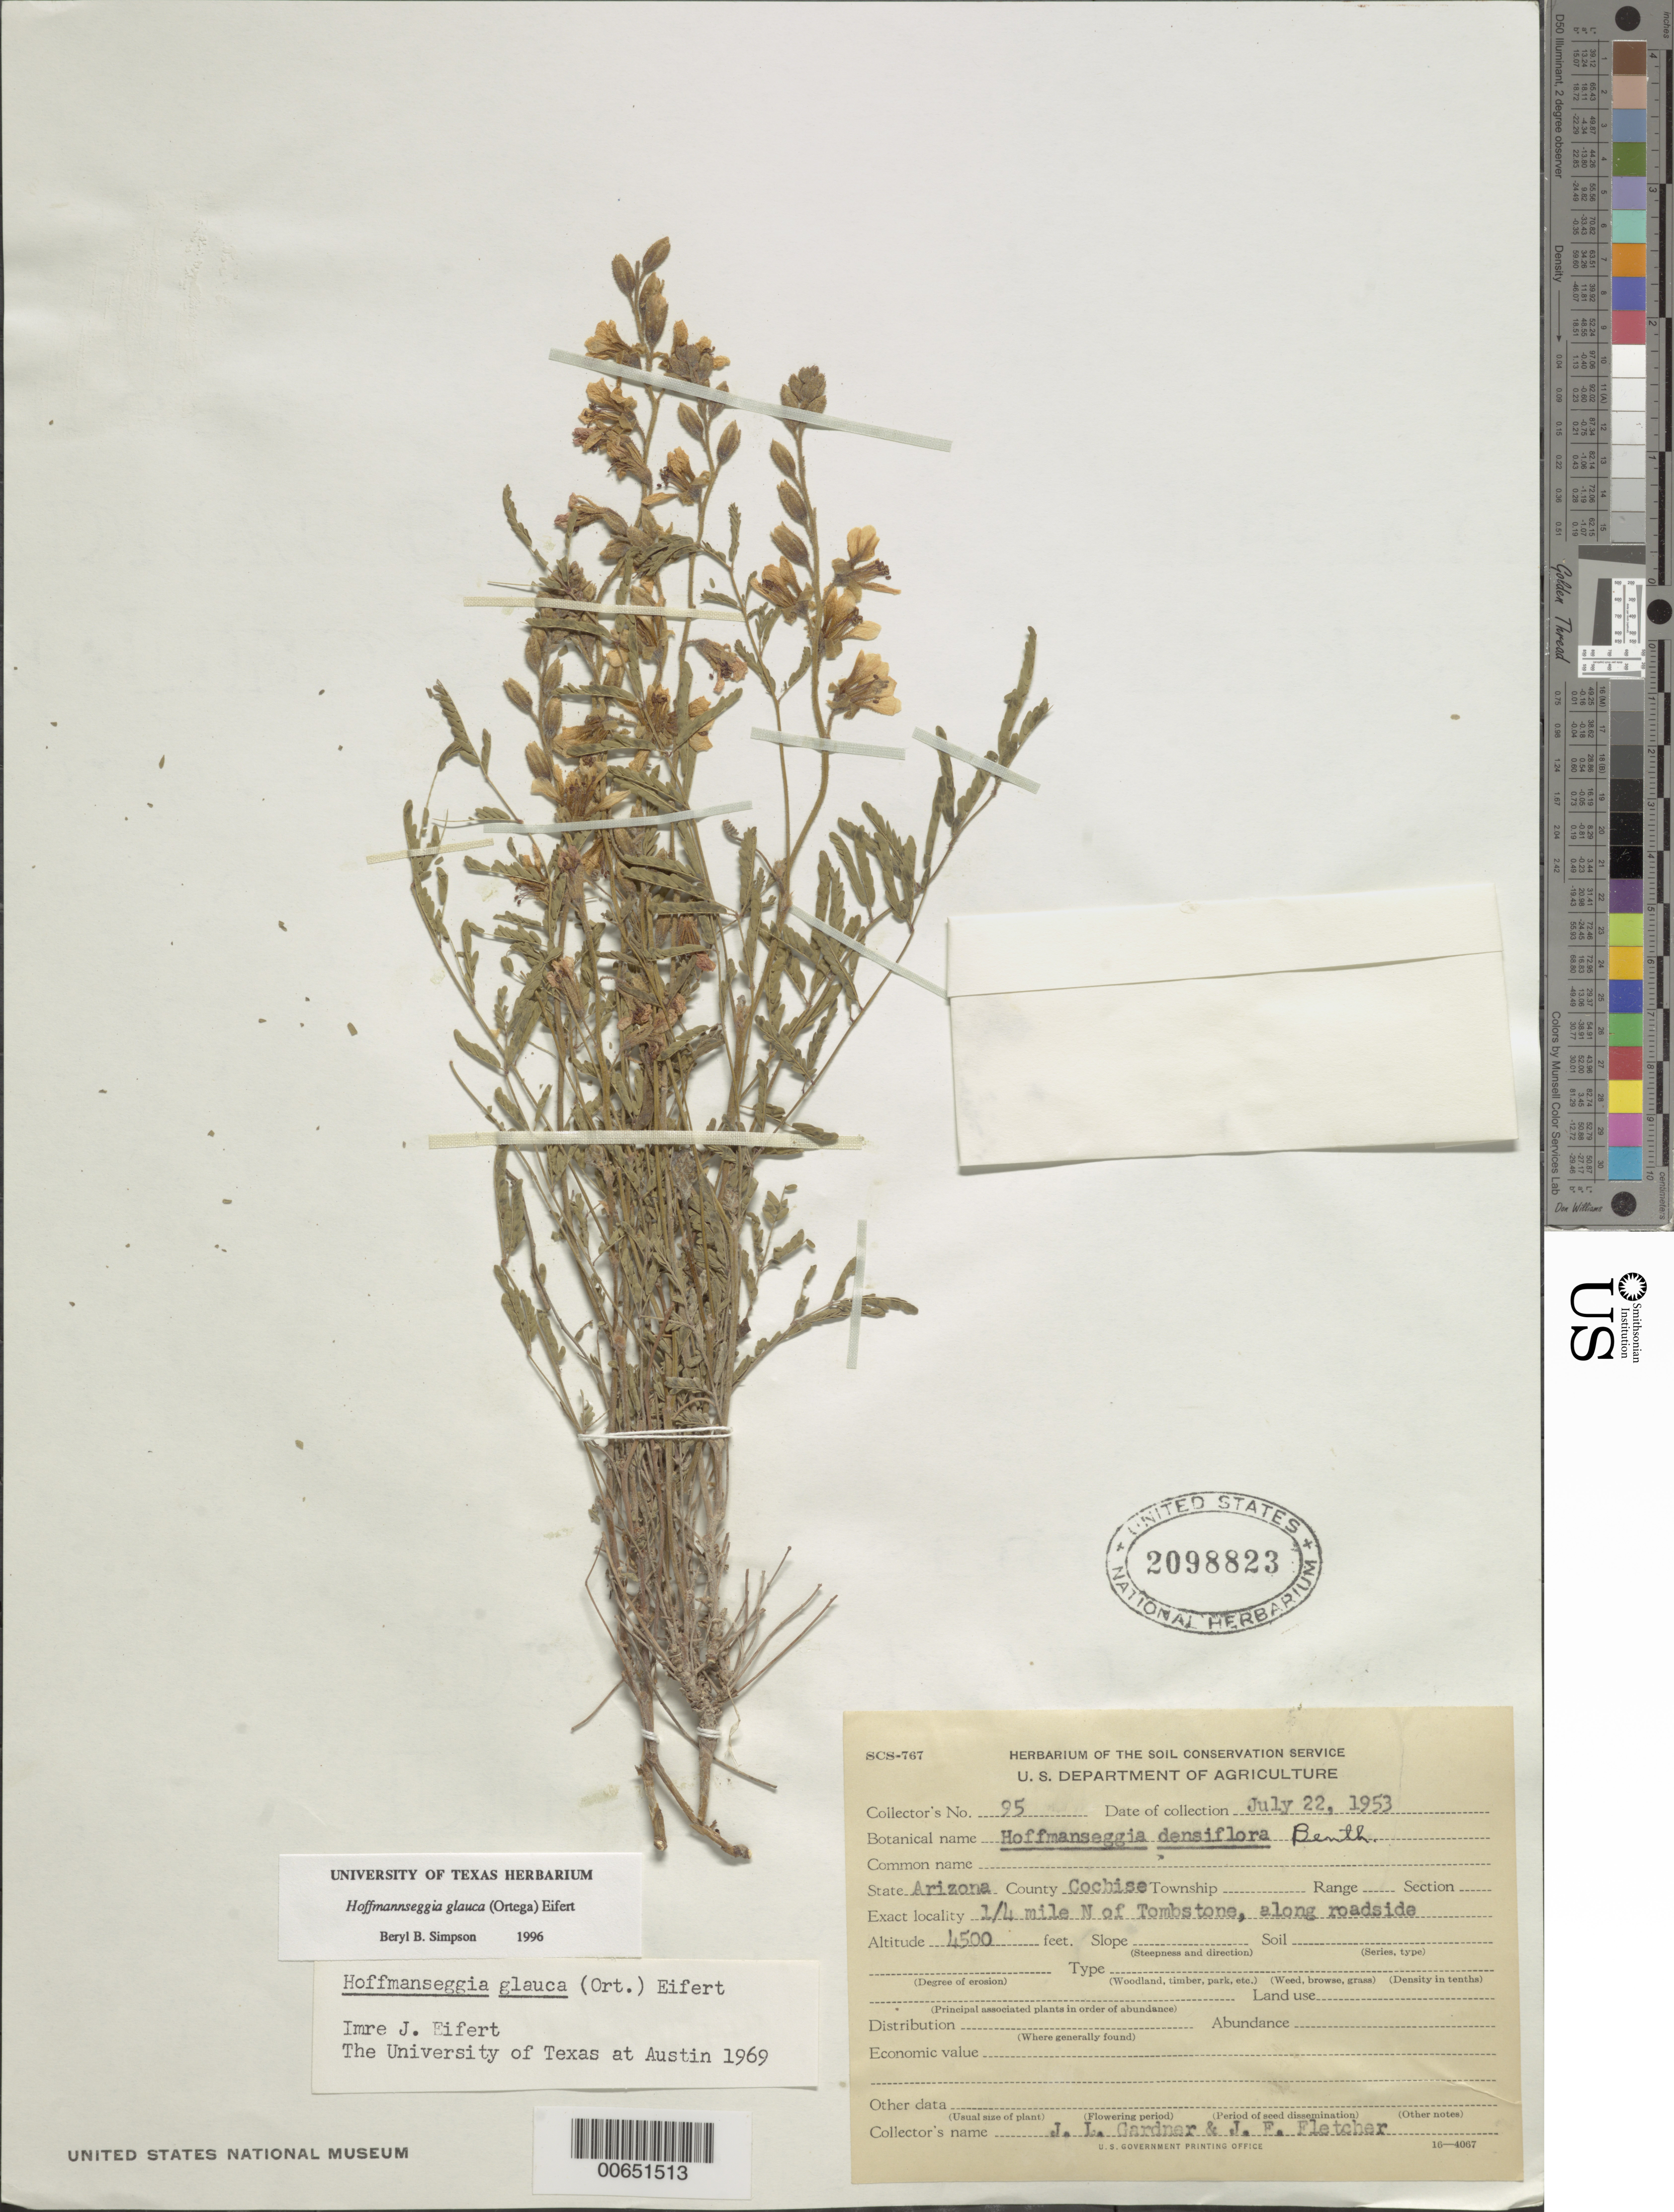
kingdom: Plantae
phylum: Tracheophyta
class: Magnoliopsida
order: Fabales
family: Fabaceae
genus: Hoffmannseggia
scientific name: Hoffmannseggia glauca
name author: (Ortega) Eifert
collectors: J. L. Gardner & J. Fletcher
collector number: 95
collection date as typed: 22 Jul 1953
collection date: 1953-07-22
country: United States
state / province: Arizona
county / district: Cochise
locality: N of Tombstone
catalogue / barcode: US 2098823